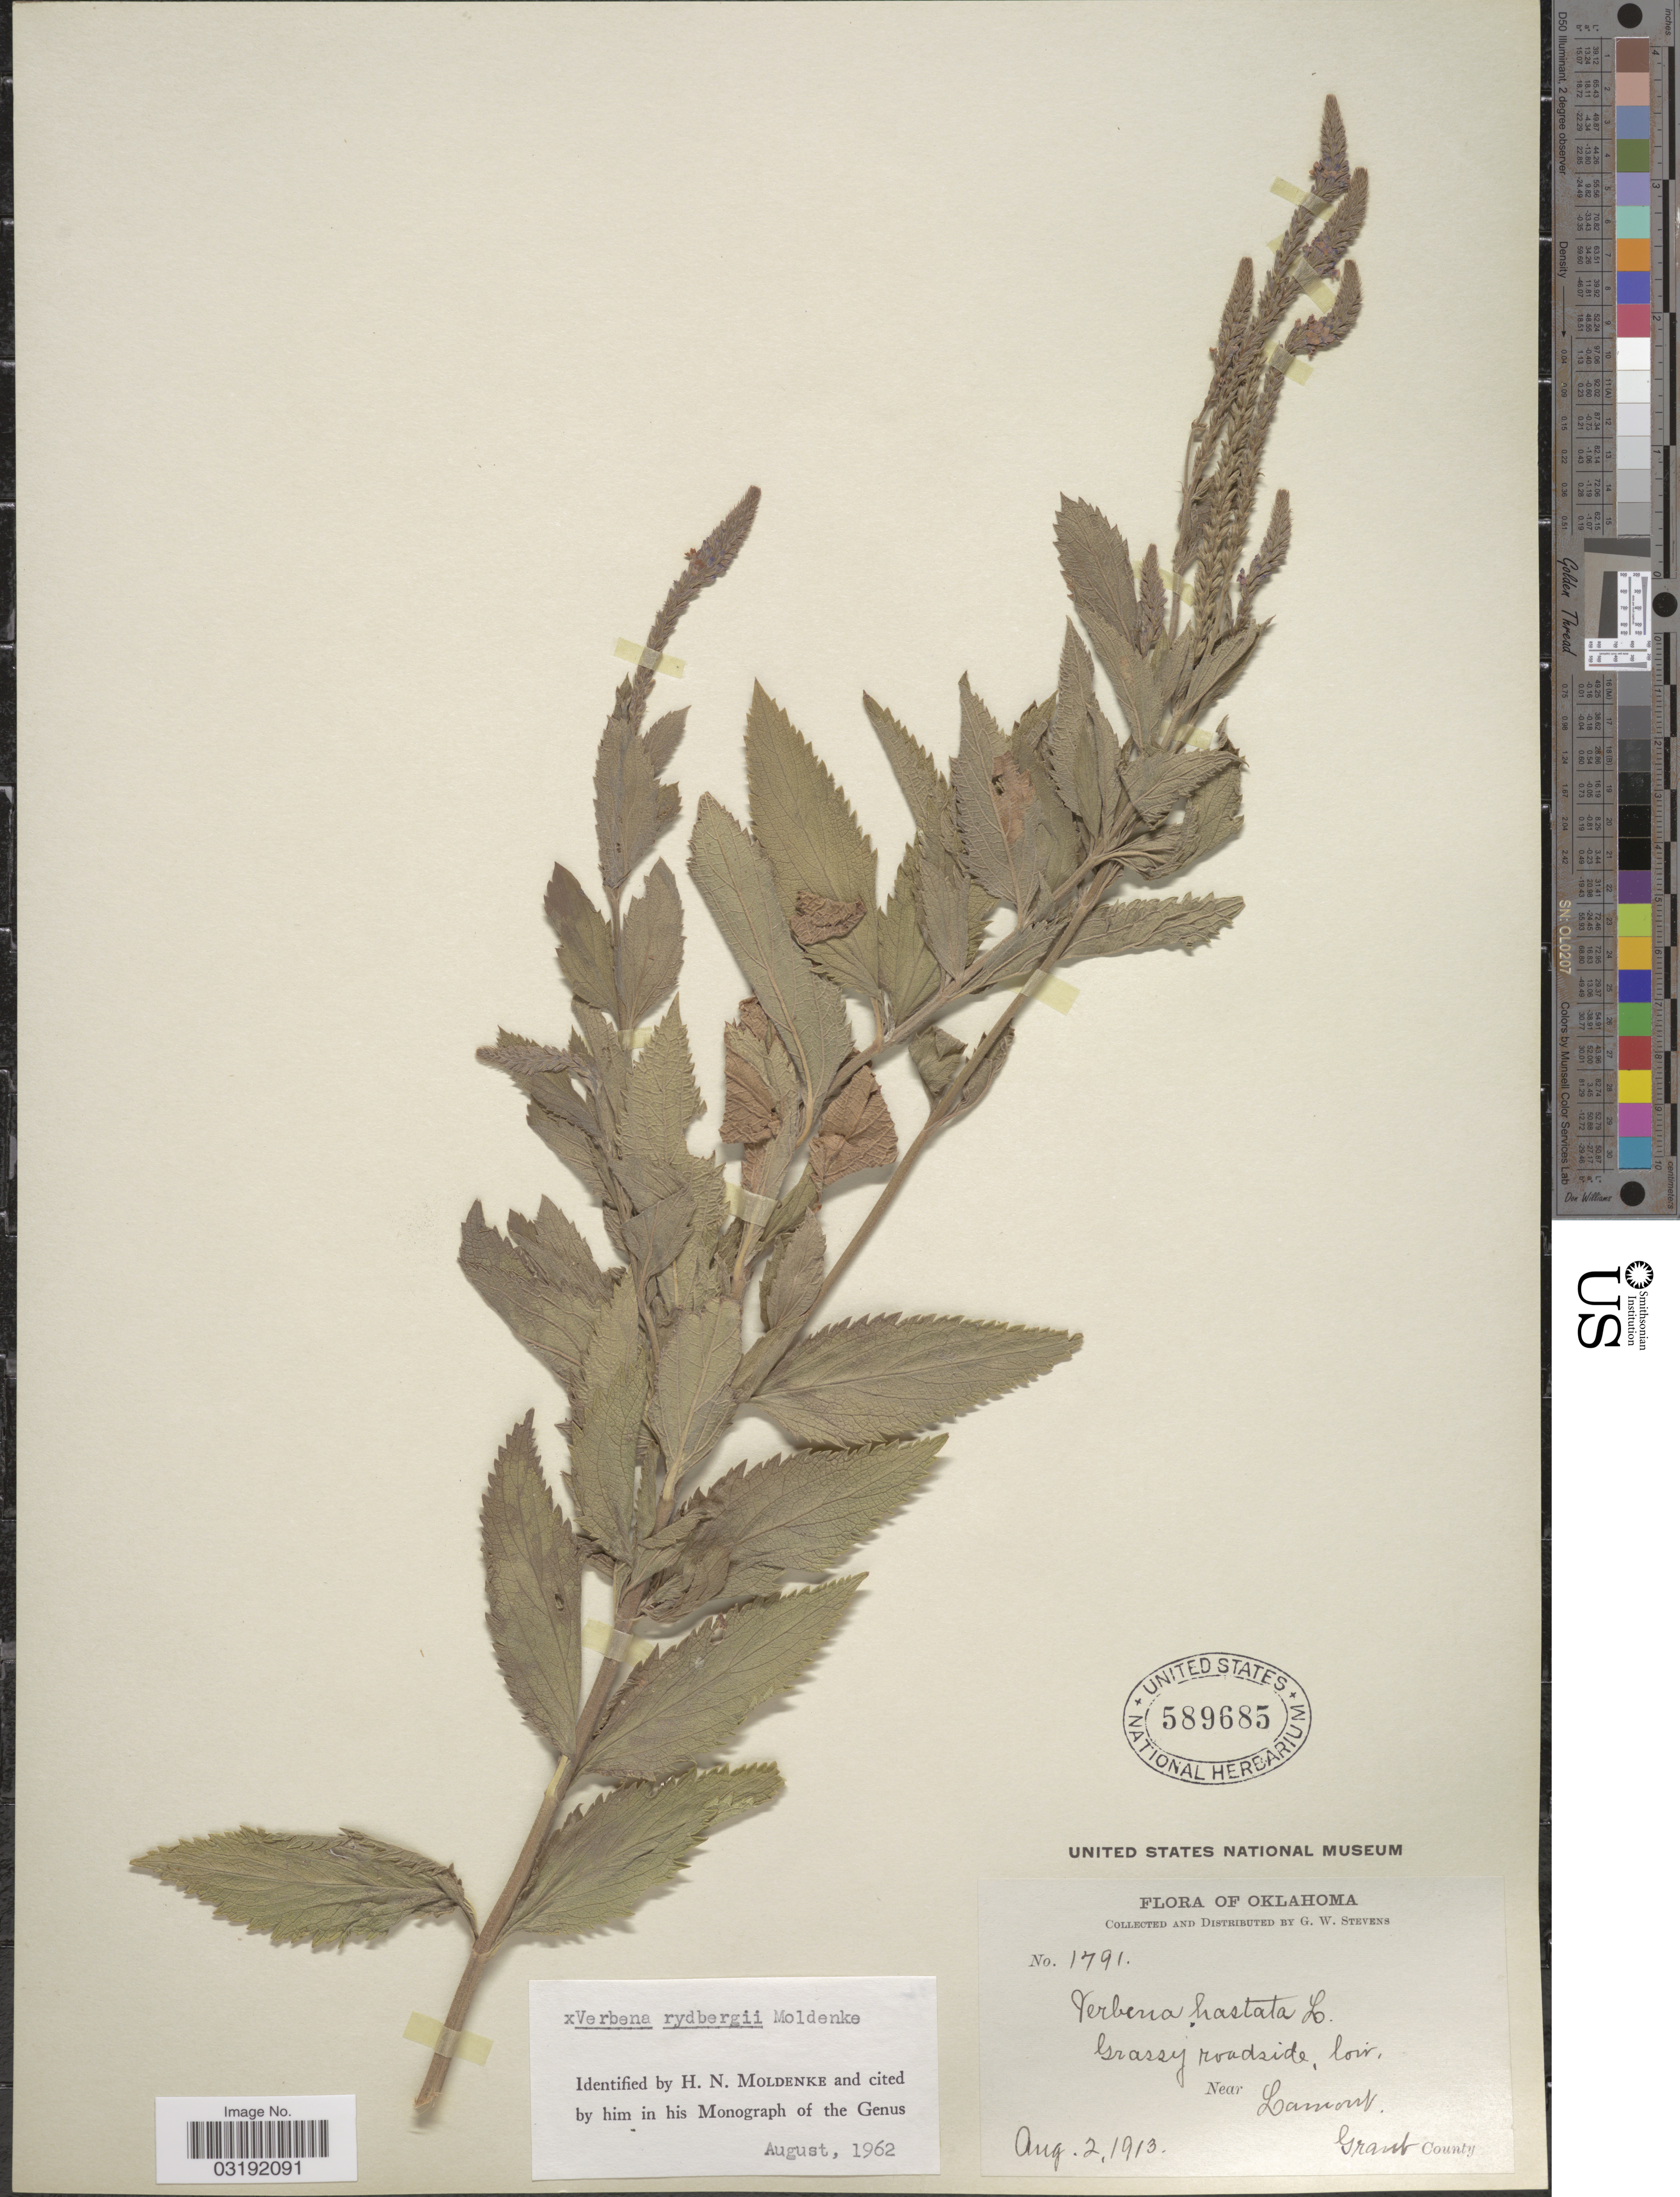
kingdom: Plantae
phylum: Tracheophyta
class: Magnoliopsida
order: Lamiales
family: Verbenaceae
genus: Verbena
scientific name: Verbena rydbergii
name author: Moldenke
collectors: G. W. Stevens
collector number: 1791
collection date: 1913-08-02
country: United States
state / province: Oklahoma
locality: Grassy roadside low, Near Lamont, Grant County.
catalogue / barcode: US 589685